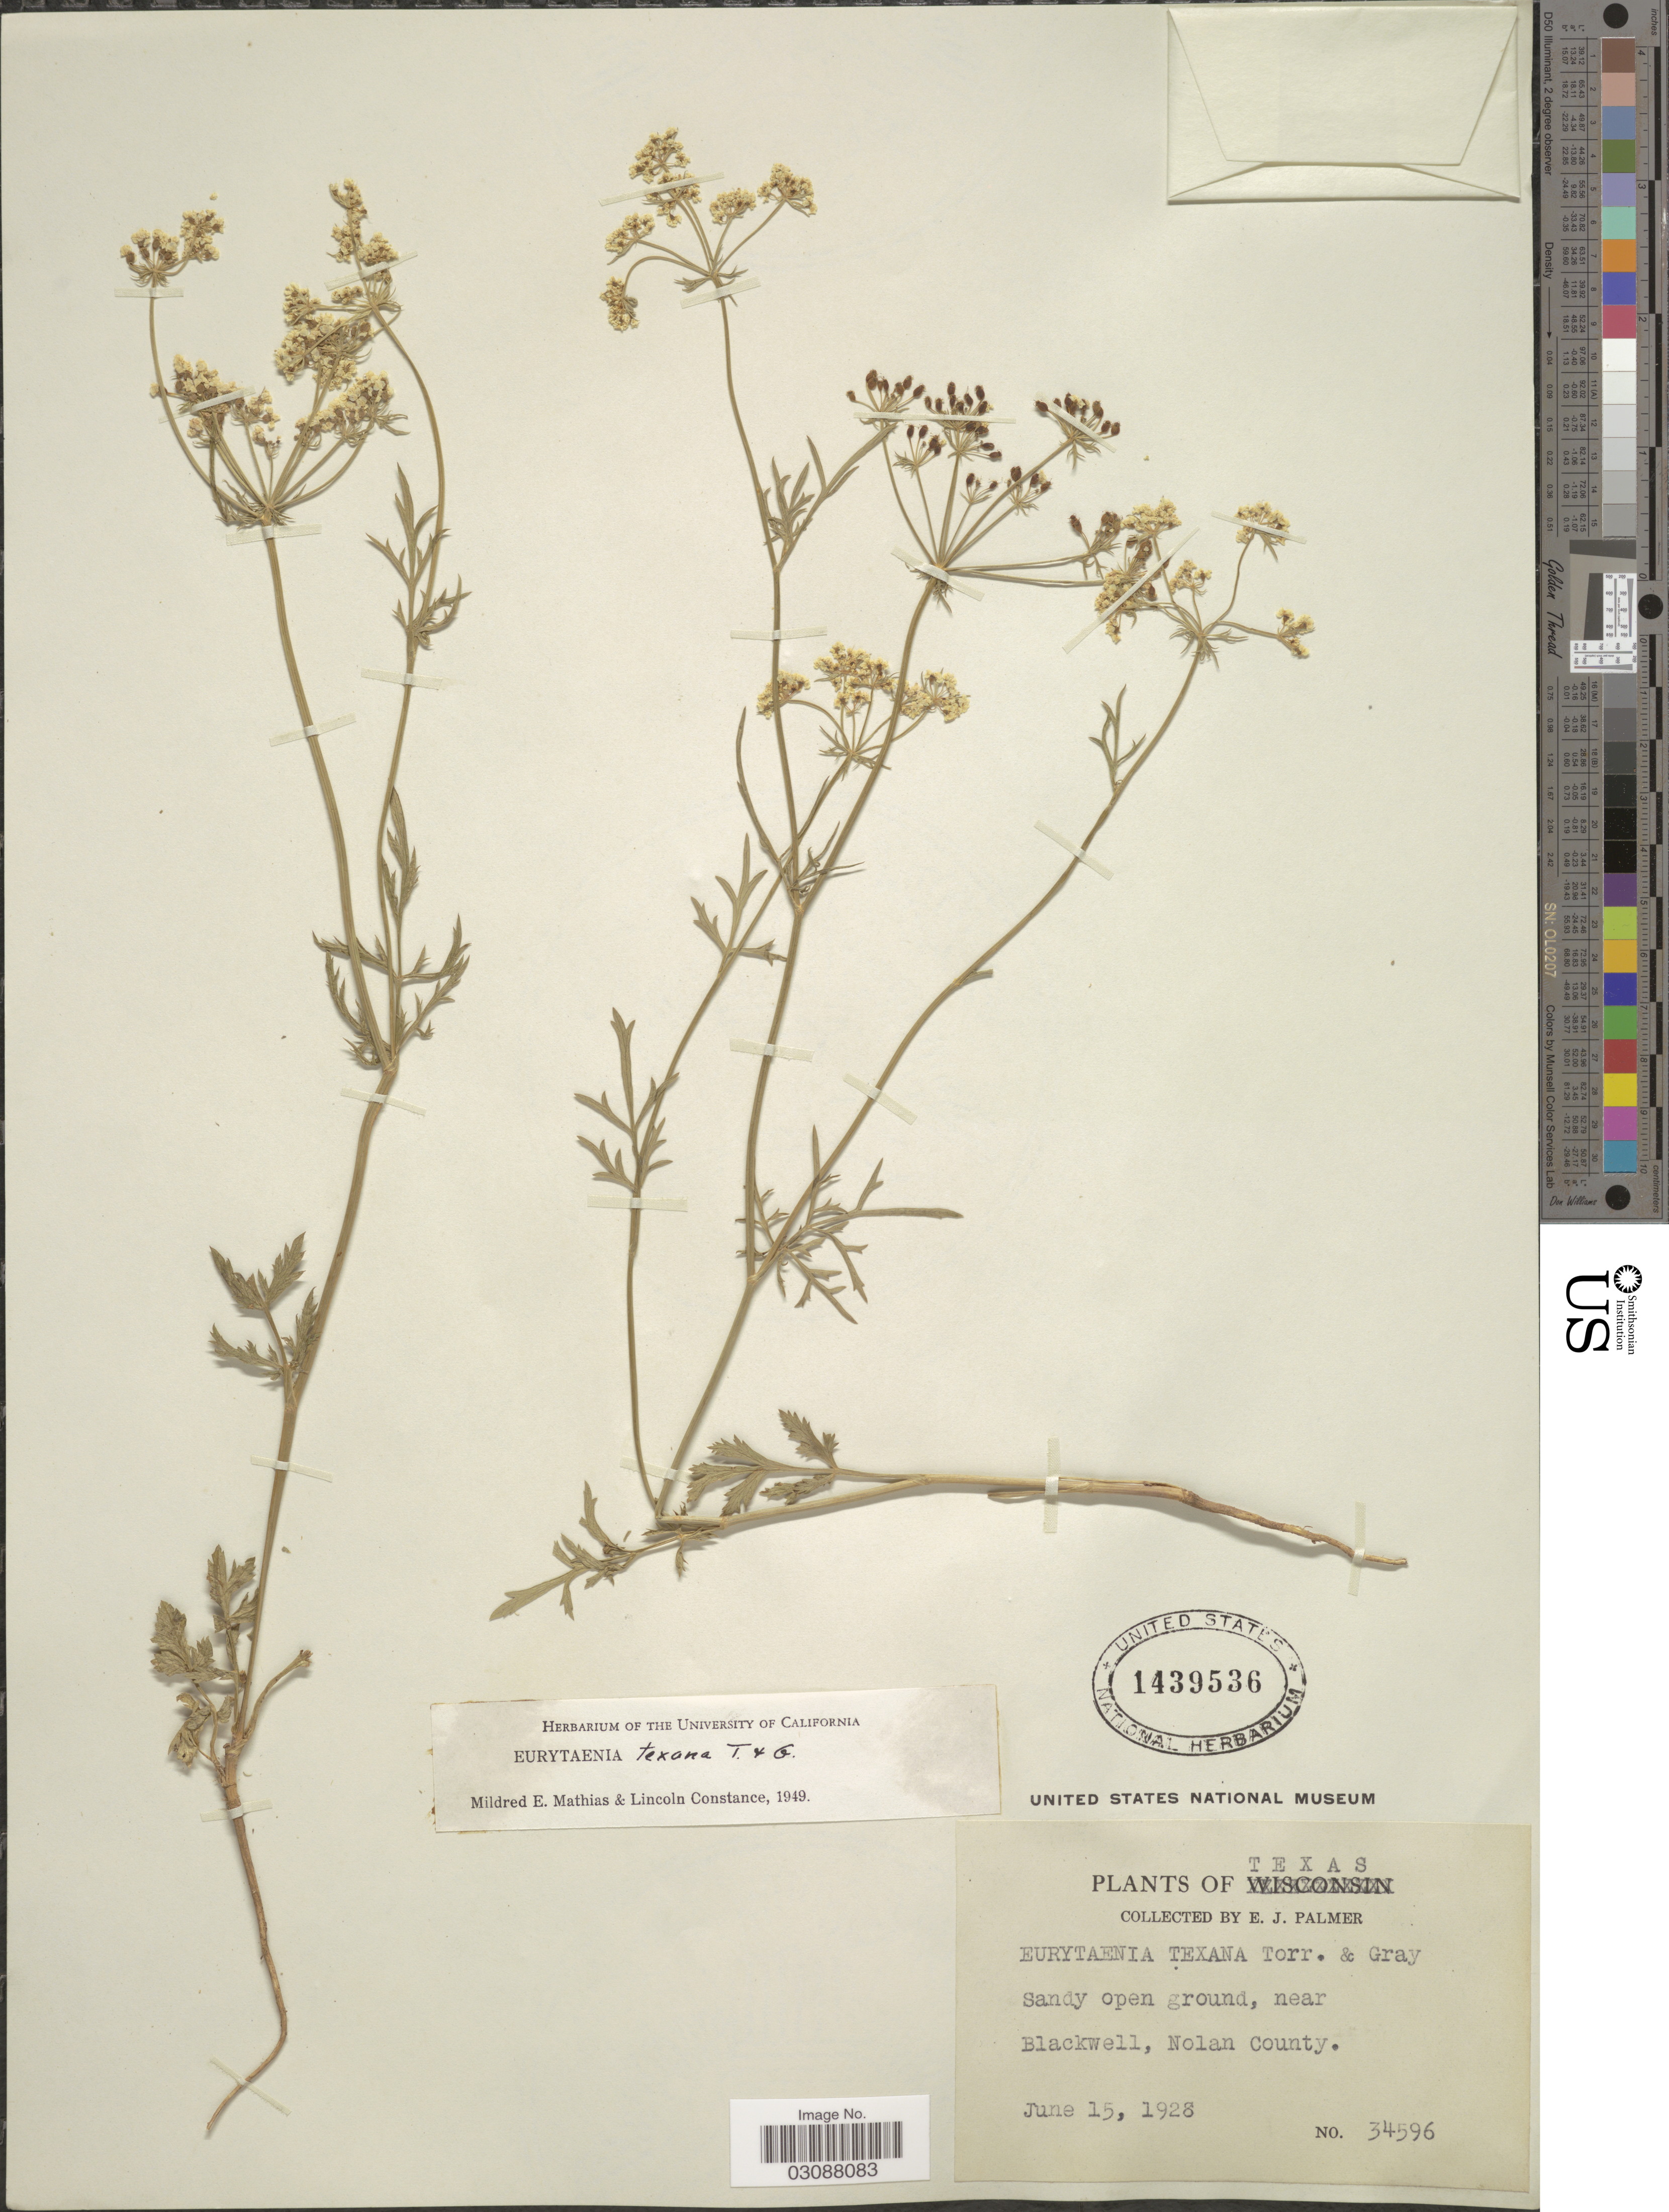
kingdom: Plantae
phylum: Tracheophyta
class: Magnoliopsida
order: Apiales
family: Apiaceae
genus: Eurytaenia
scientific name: Eurytaenia texana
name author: Torr. & A. Gray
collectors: E. J. Palmer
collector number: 34596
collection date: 1928-06-15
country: United States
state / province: Texas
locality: Sandy open ground, near Blackwell, Nolan County.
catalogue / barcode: US 1439536